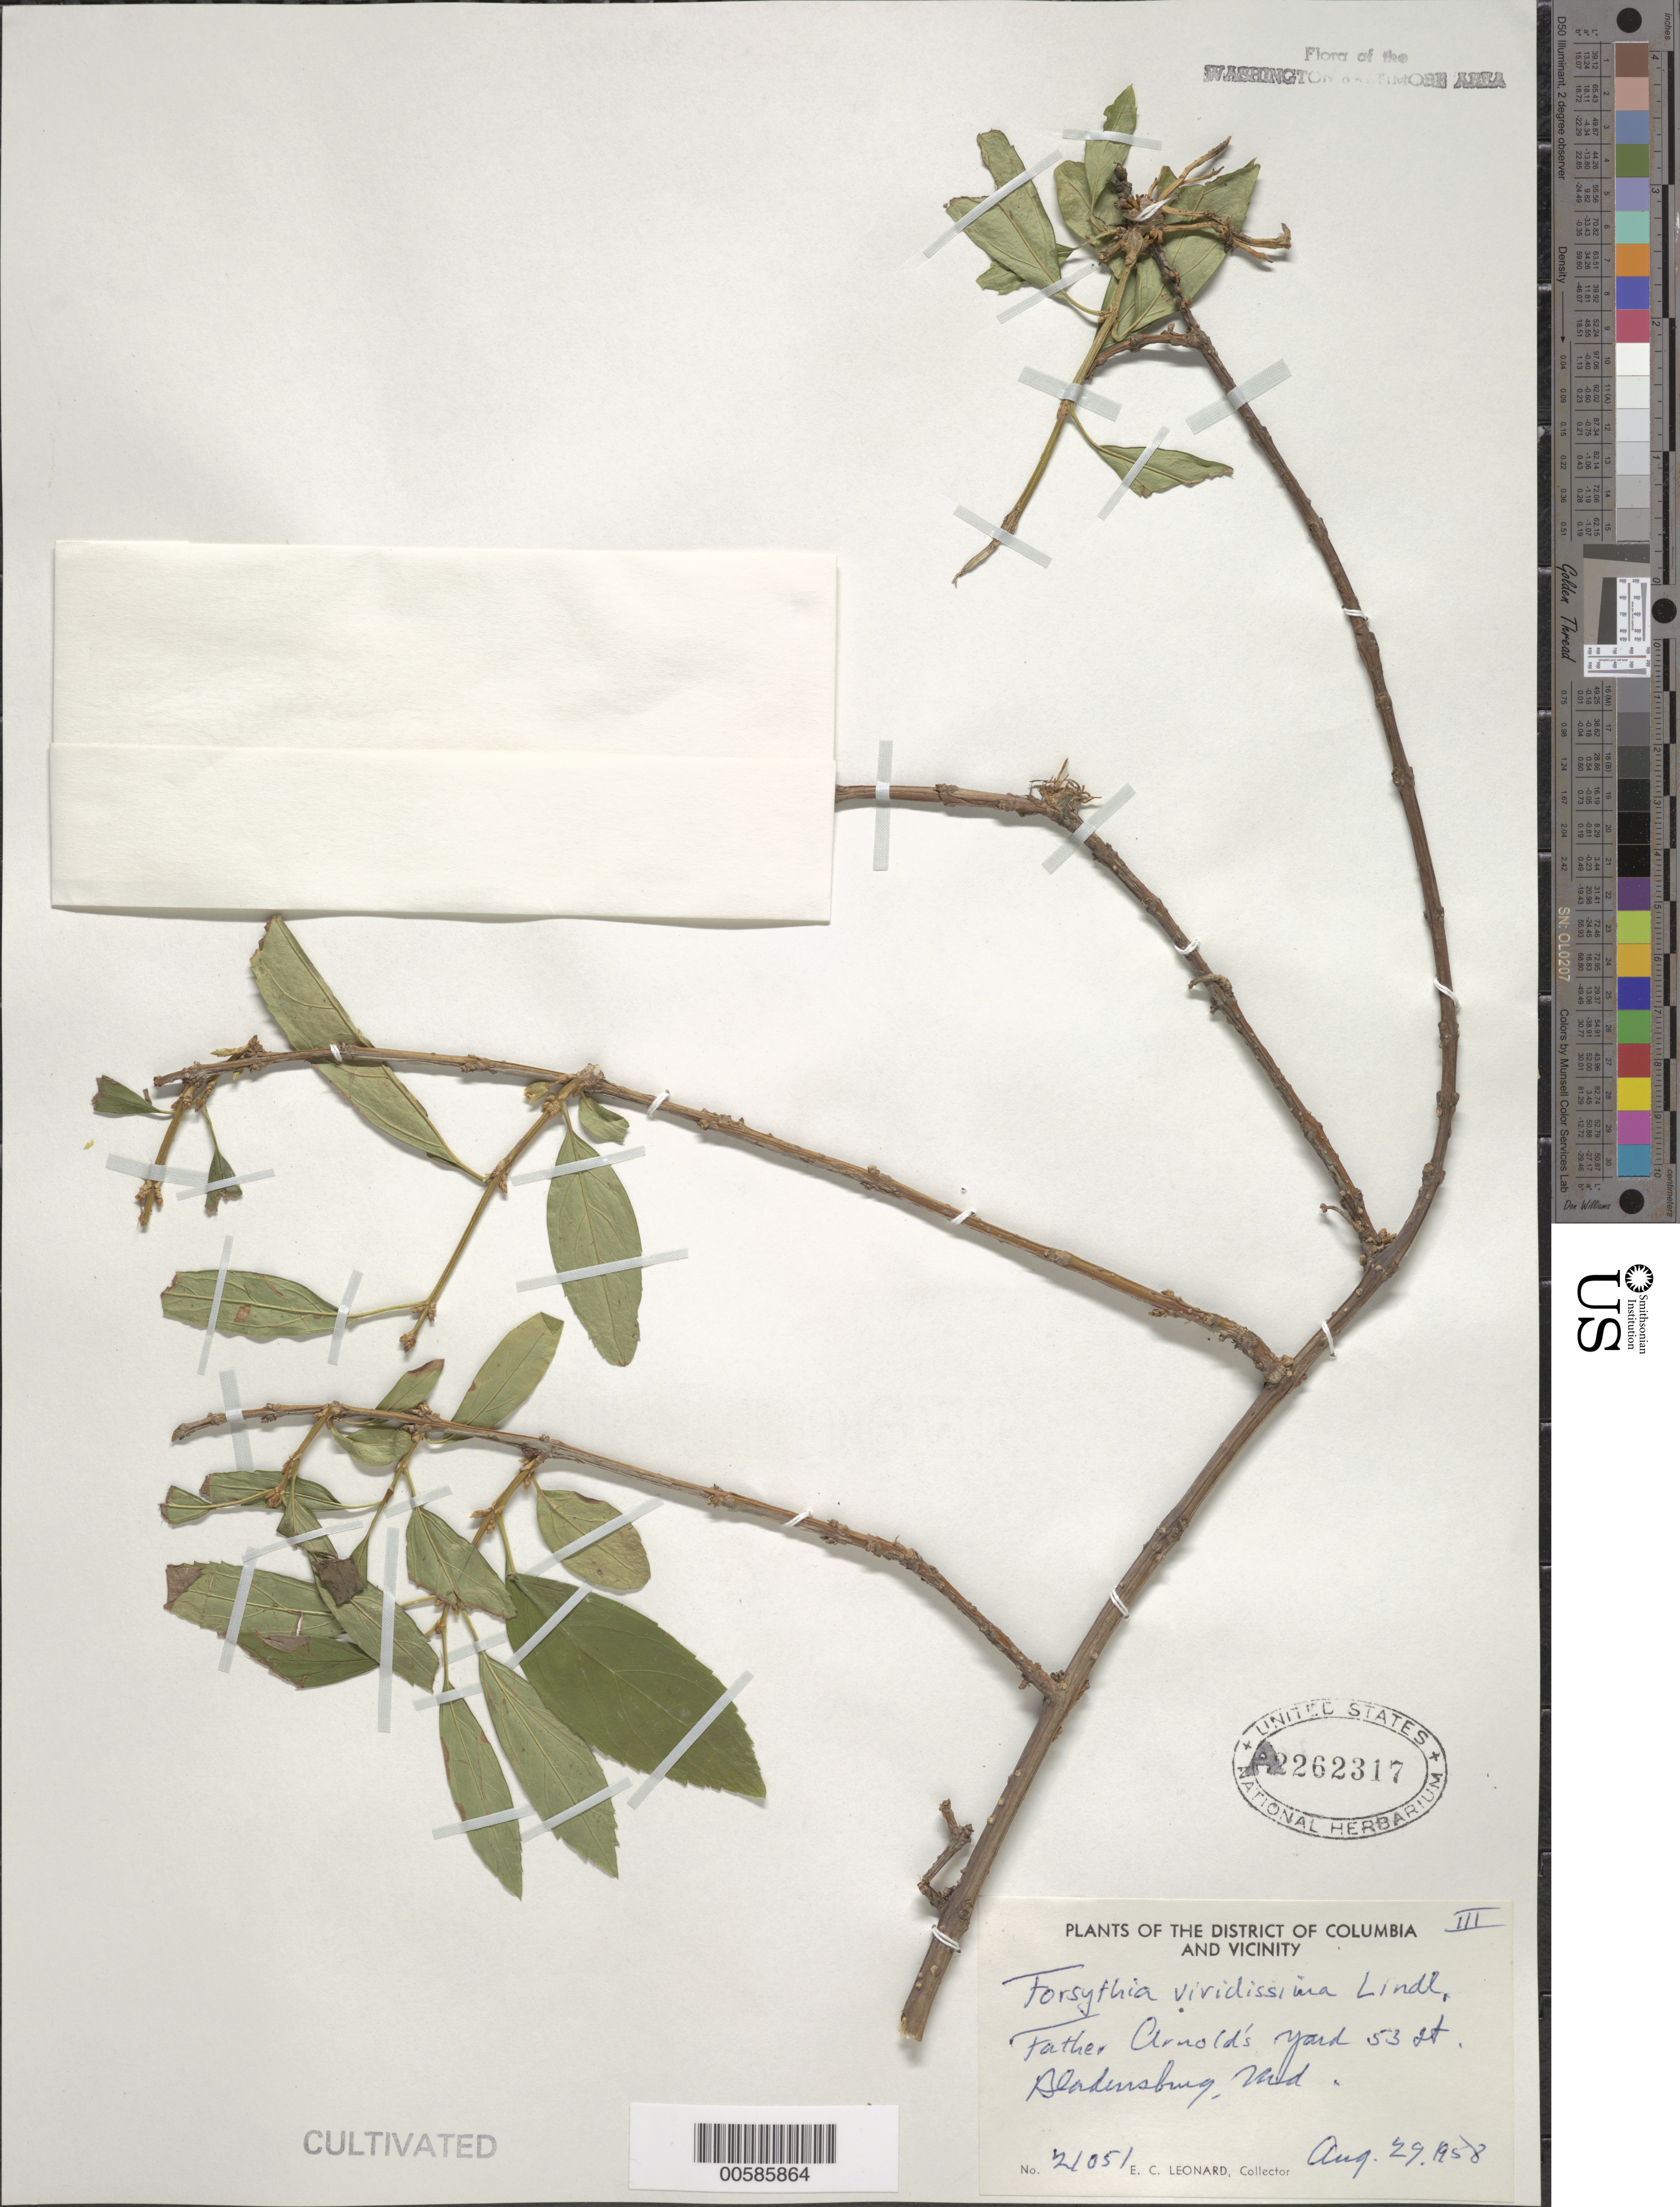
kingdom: Plantae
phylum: Tracheophyta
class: Magnoliopsida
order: Lamiales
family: Oleaceae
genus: Forsythia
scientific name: Forsythia viridissima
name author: Lindl.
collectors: E. C. Leonard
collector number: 21051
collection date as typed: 29 Aug 1958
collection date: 1958-08-29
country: United States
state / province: Maryland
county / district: Prince George's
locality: Bladensburg, Father Arnold's Yard, 53rd St.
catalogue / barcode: US 2262317A